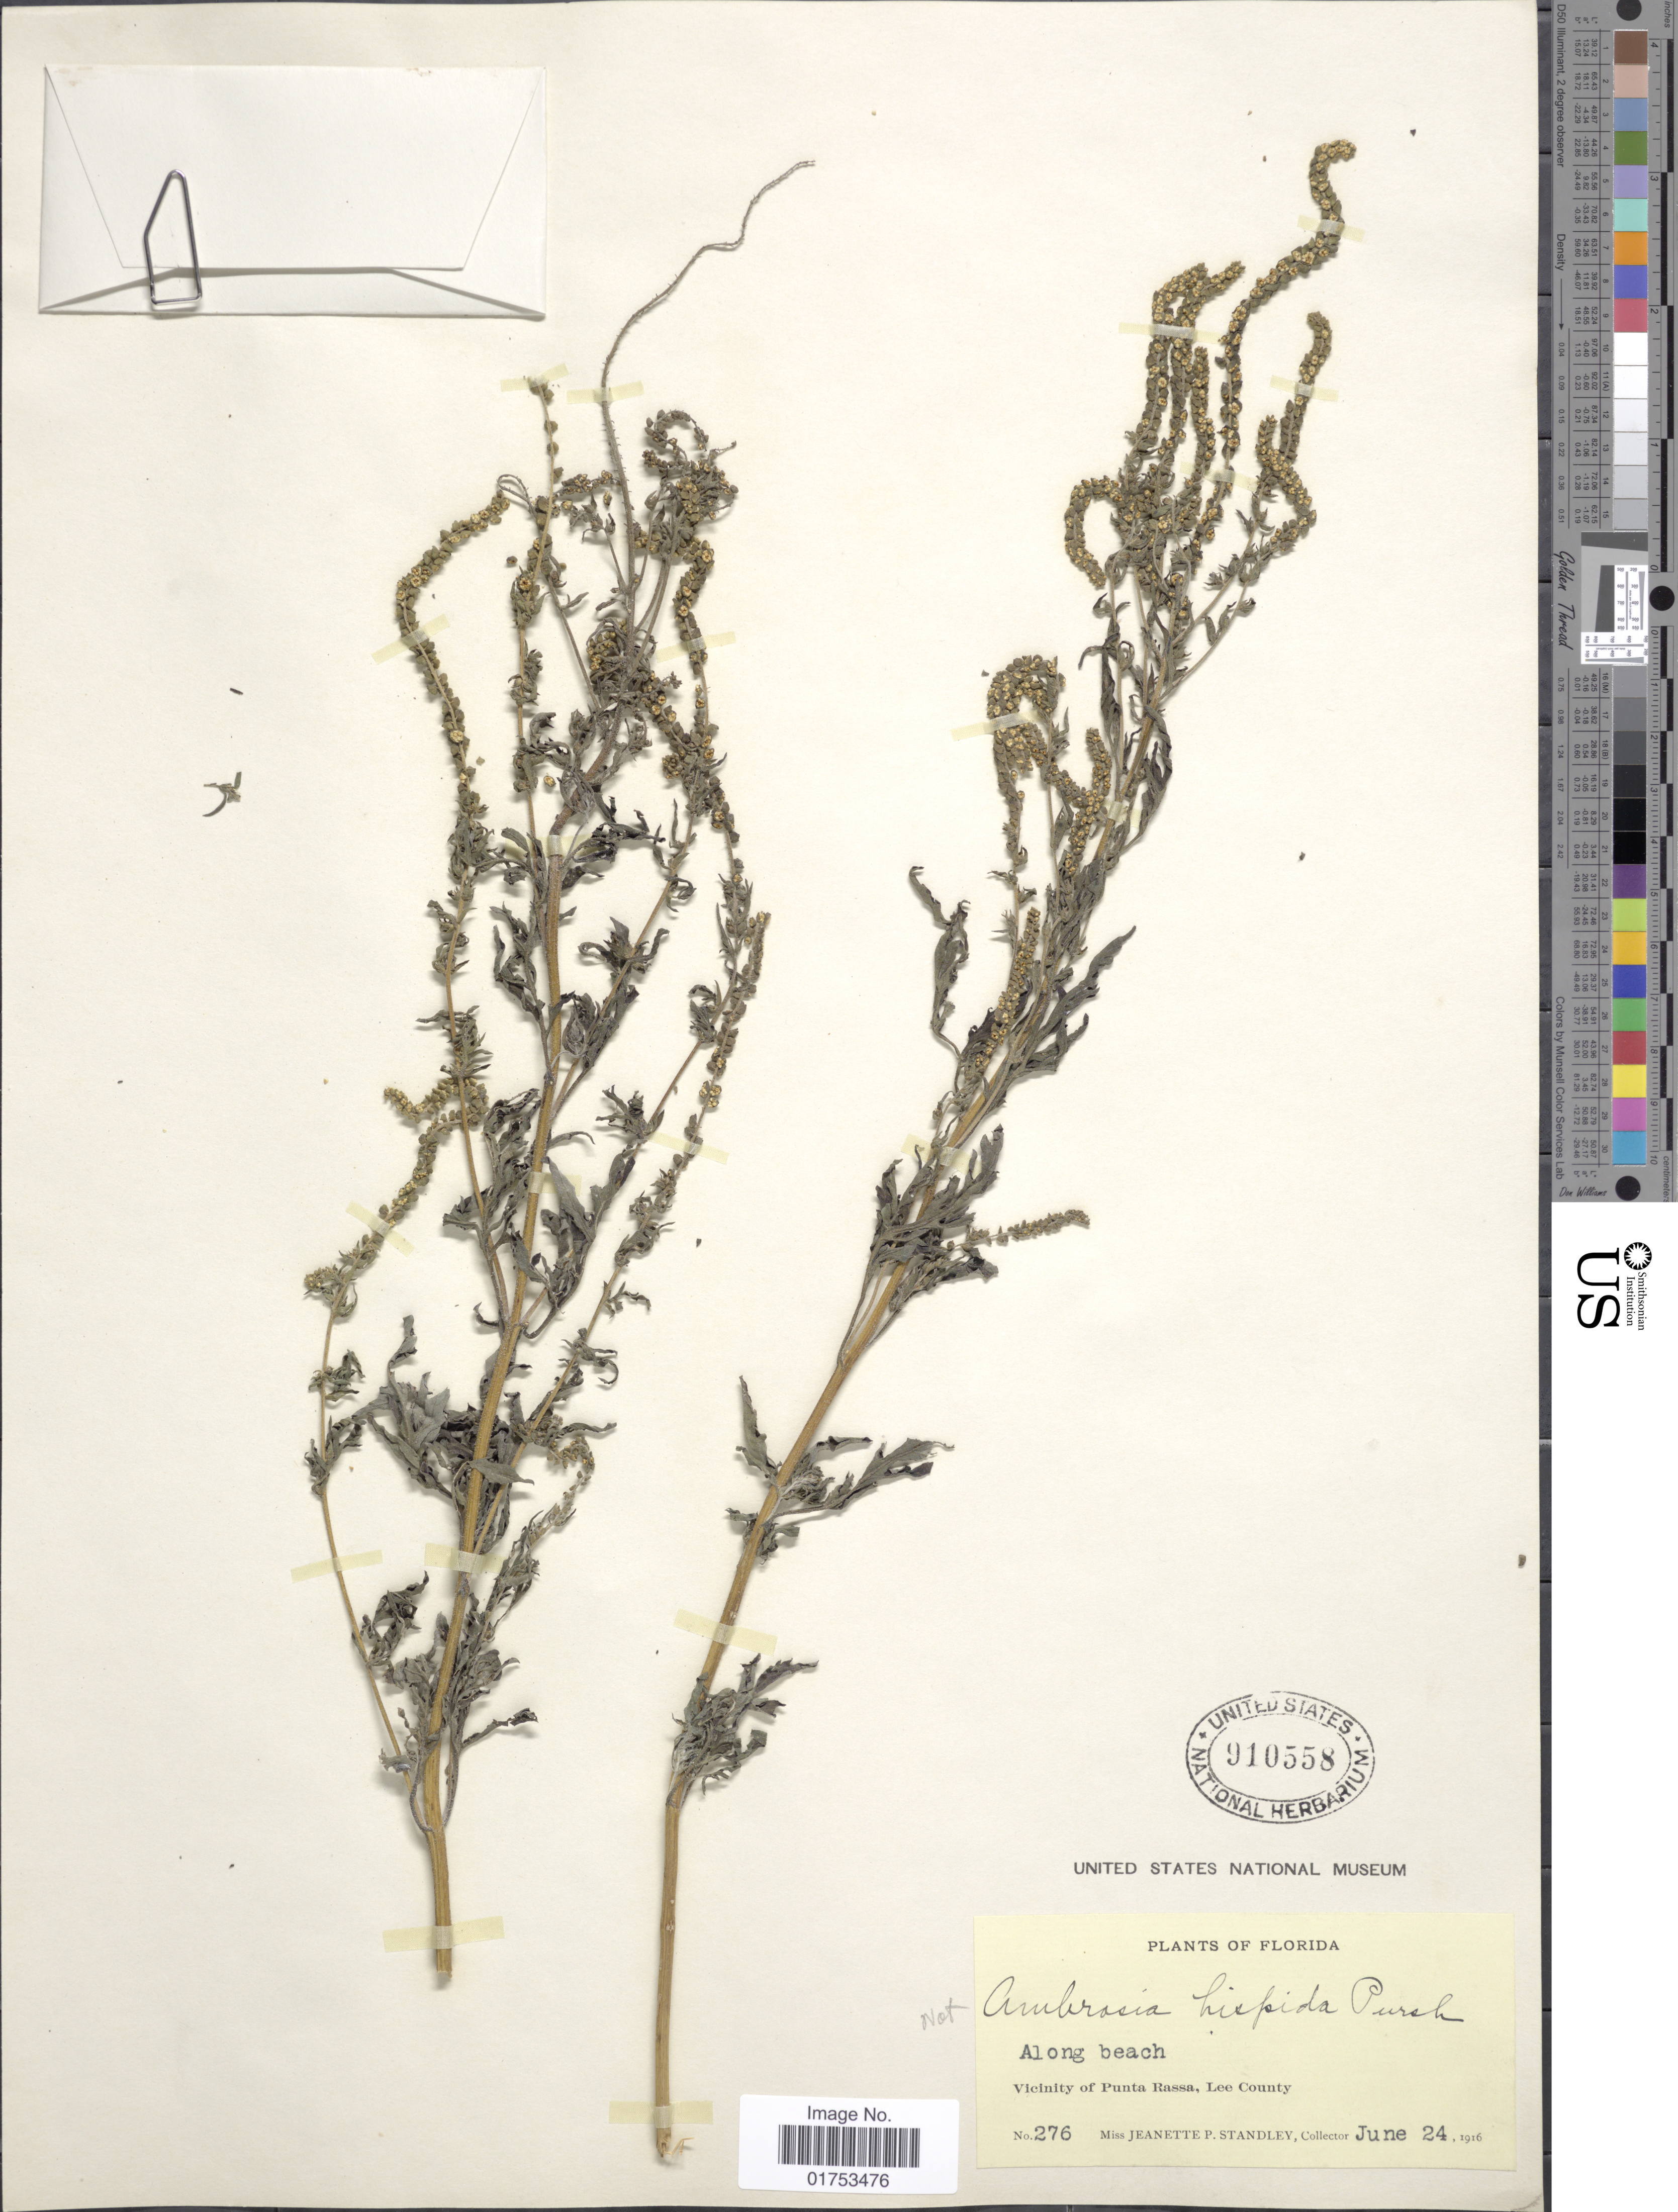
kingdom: Plantae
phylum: Tracheophyta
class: Magnoliopsida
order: Asterales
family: Asteraceae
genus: Ambrosia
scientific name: Ambrosia monophylla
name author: (Walter) Rydb.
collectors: J. P. Standley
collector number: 276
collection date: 1916-06-24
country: United States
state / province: Florida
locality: Vicinity of Punta Rassa, Lee County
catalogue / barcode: US 910558